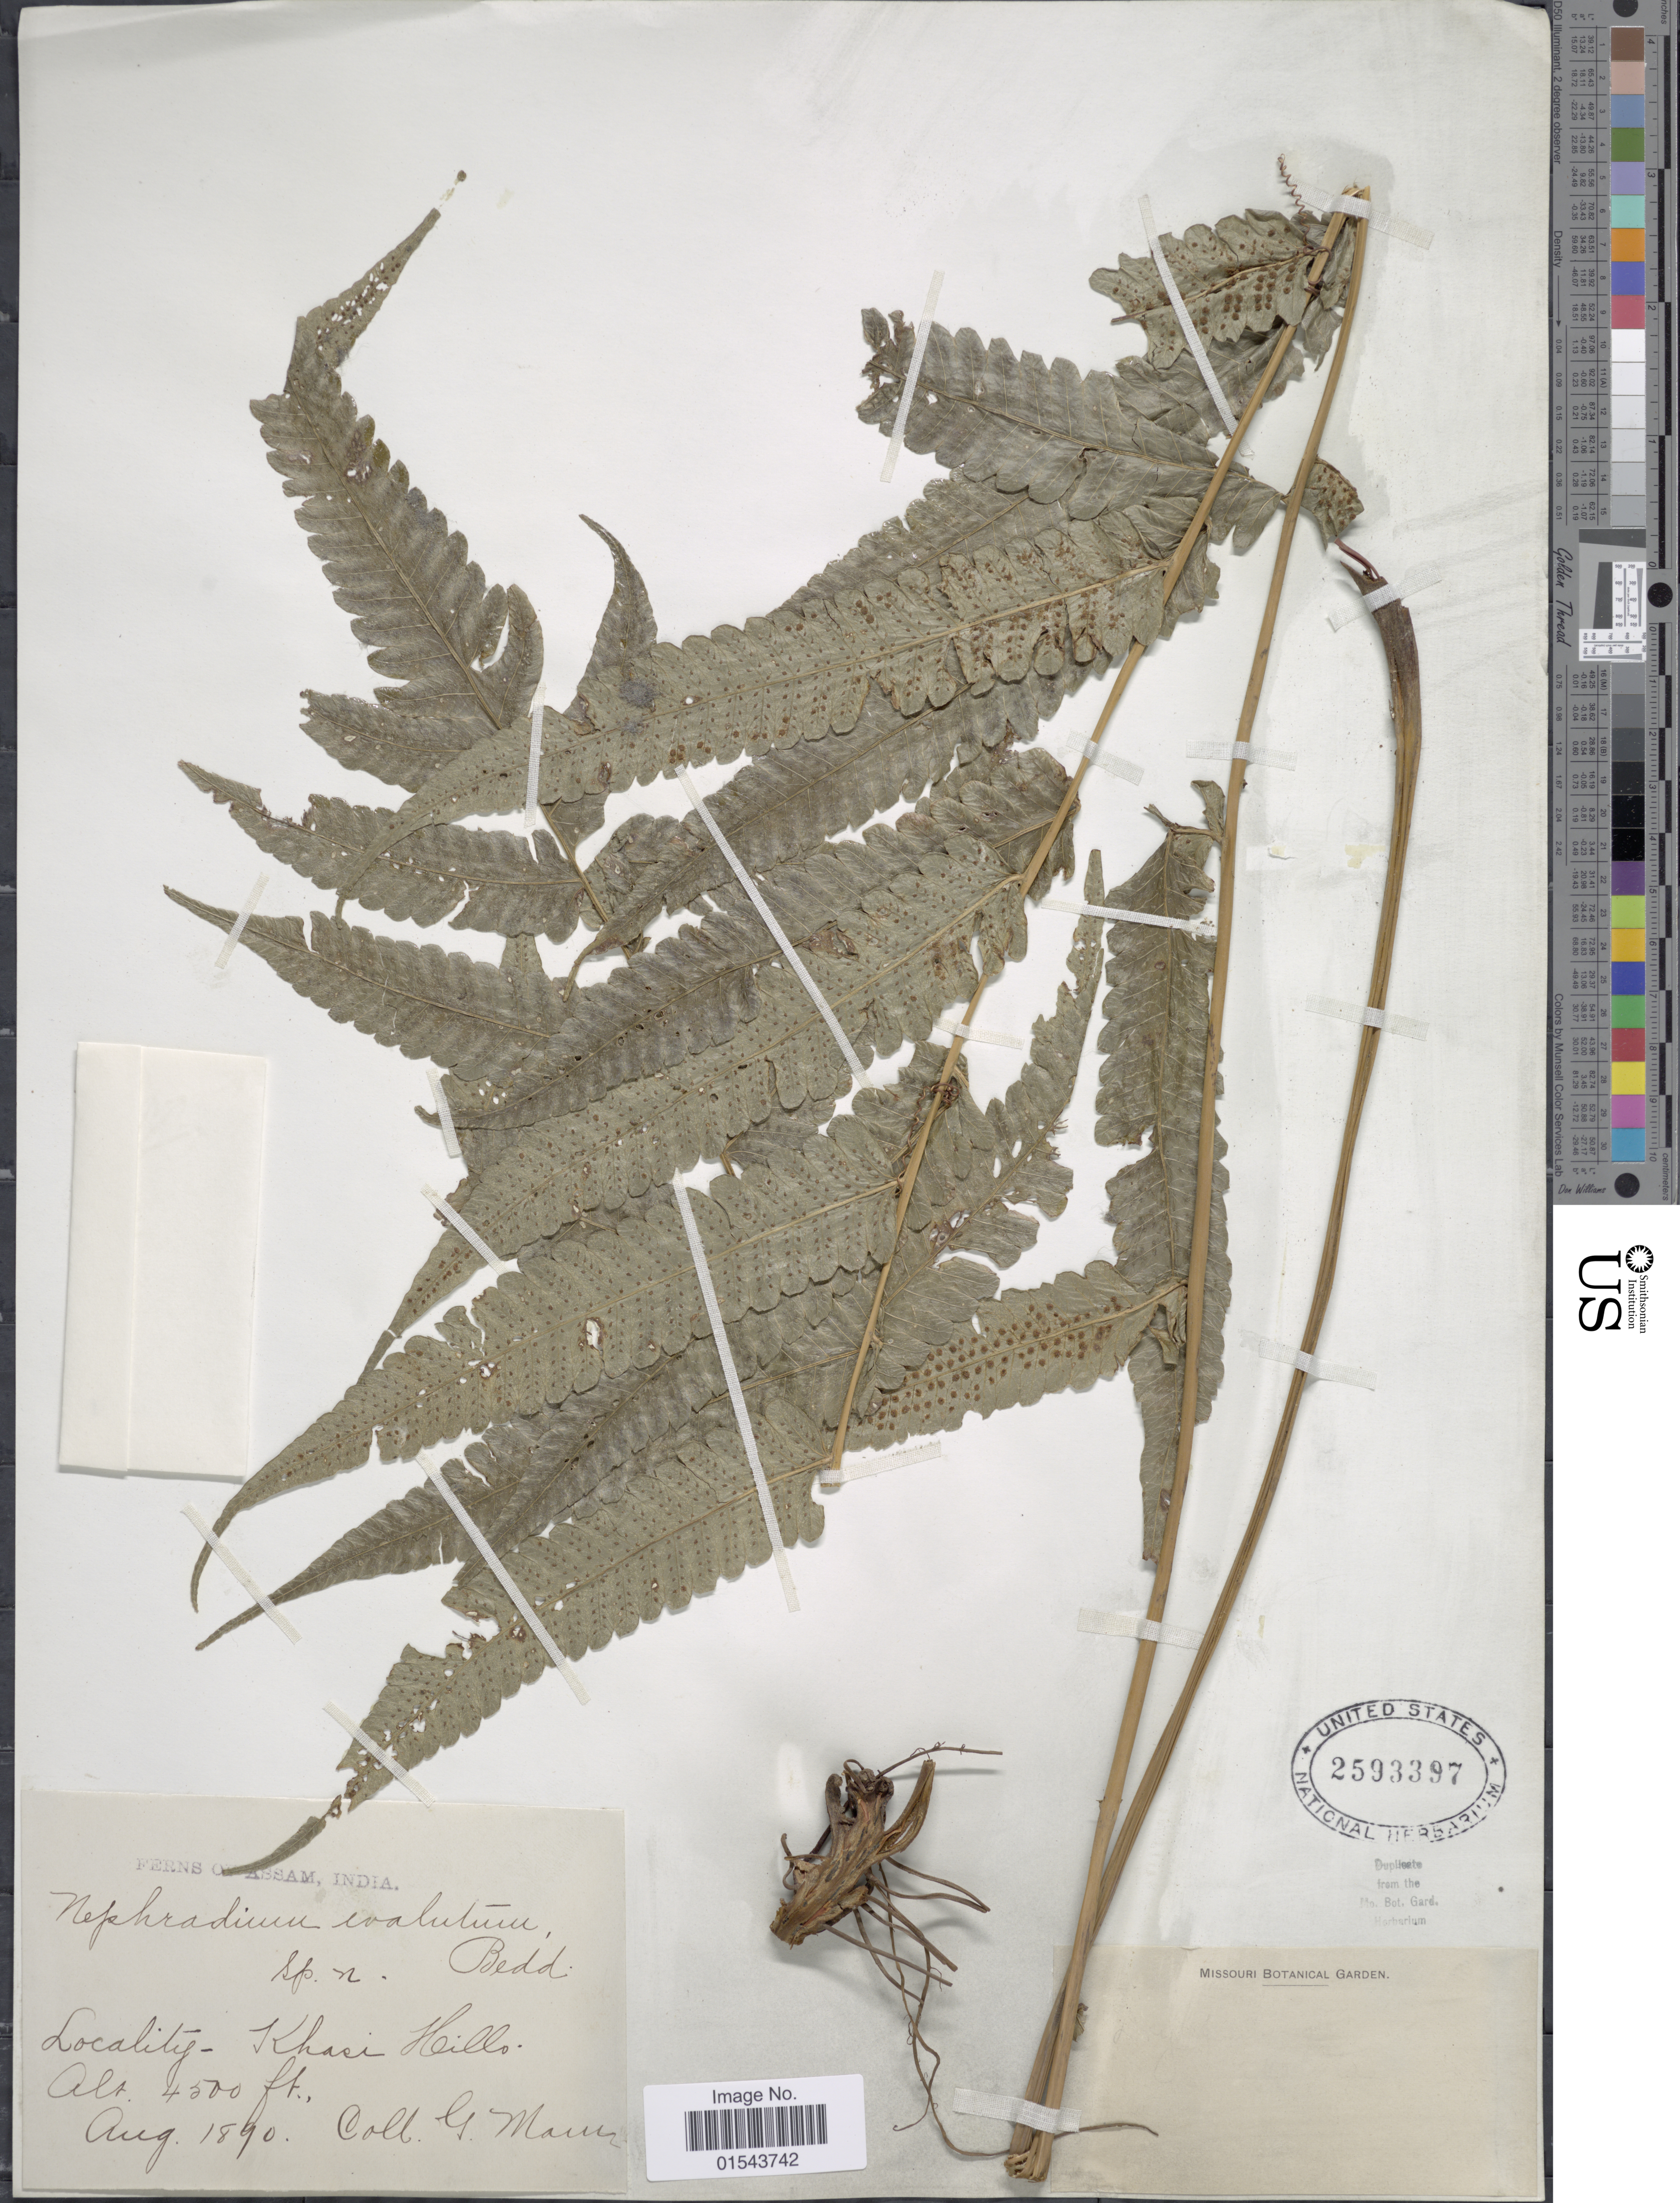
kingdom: Plantae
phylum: Tracheophyta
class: Polypodiopsida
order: Polypodiales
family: Thelypteridaceae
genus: Christella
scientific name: Christella evoluta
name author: (C.B. Clarke) Holttum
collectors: G. Mann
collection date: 1890-08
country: India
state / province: Meghalaya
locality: Khasi Hills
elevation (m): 1372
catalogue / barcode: US 2593397